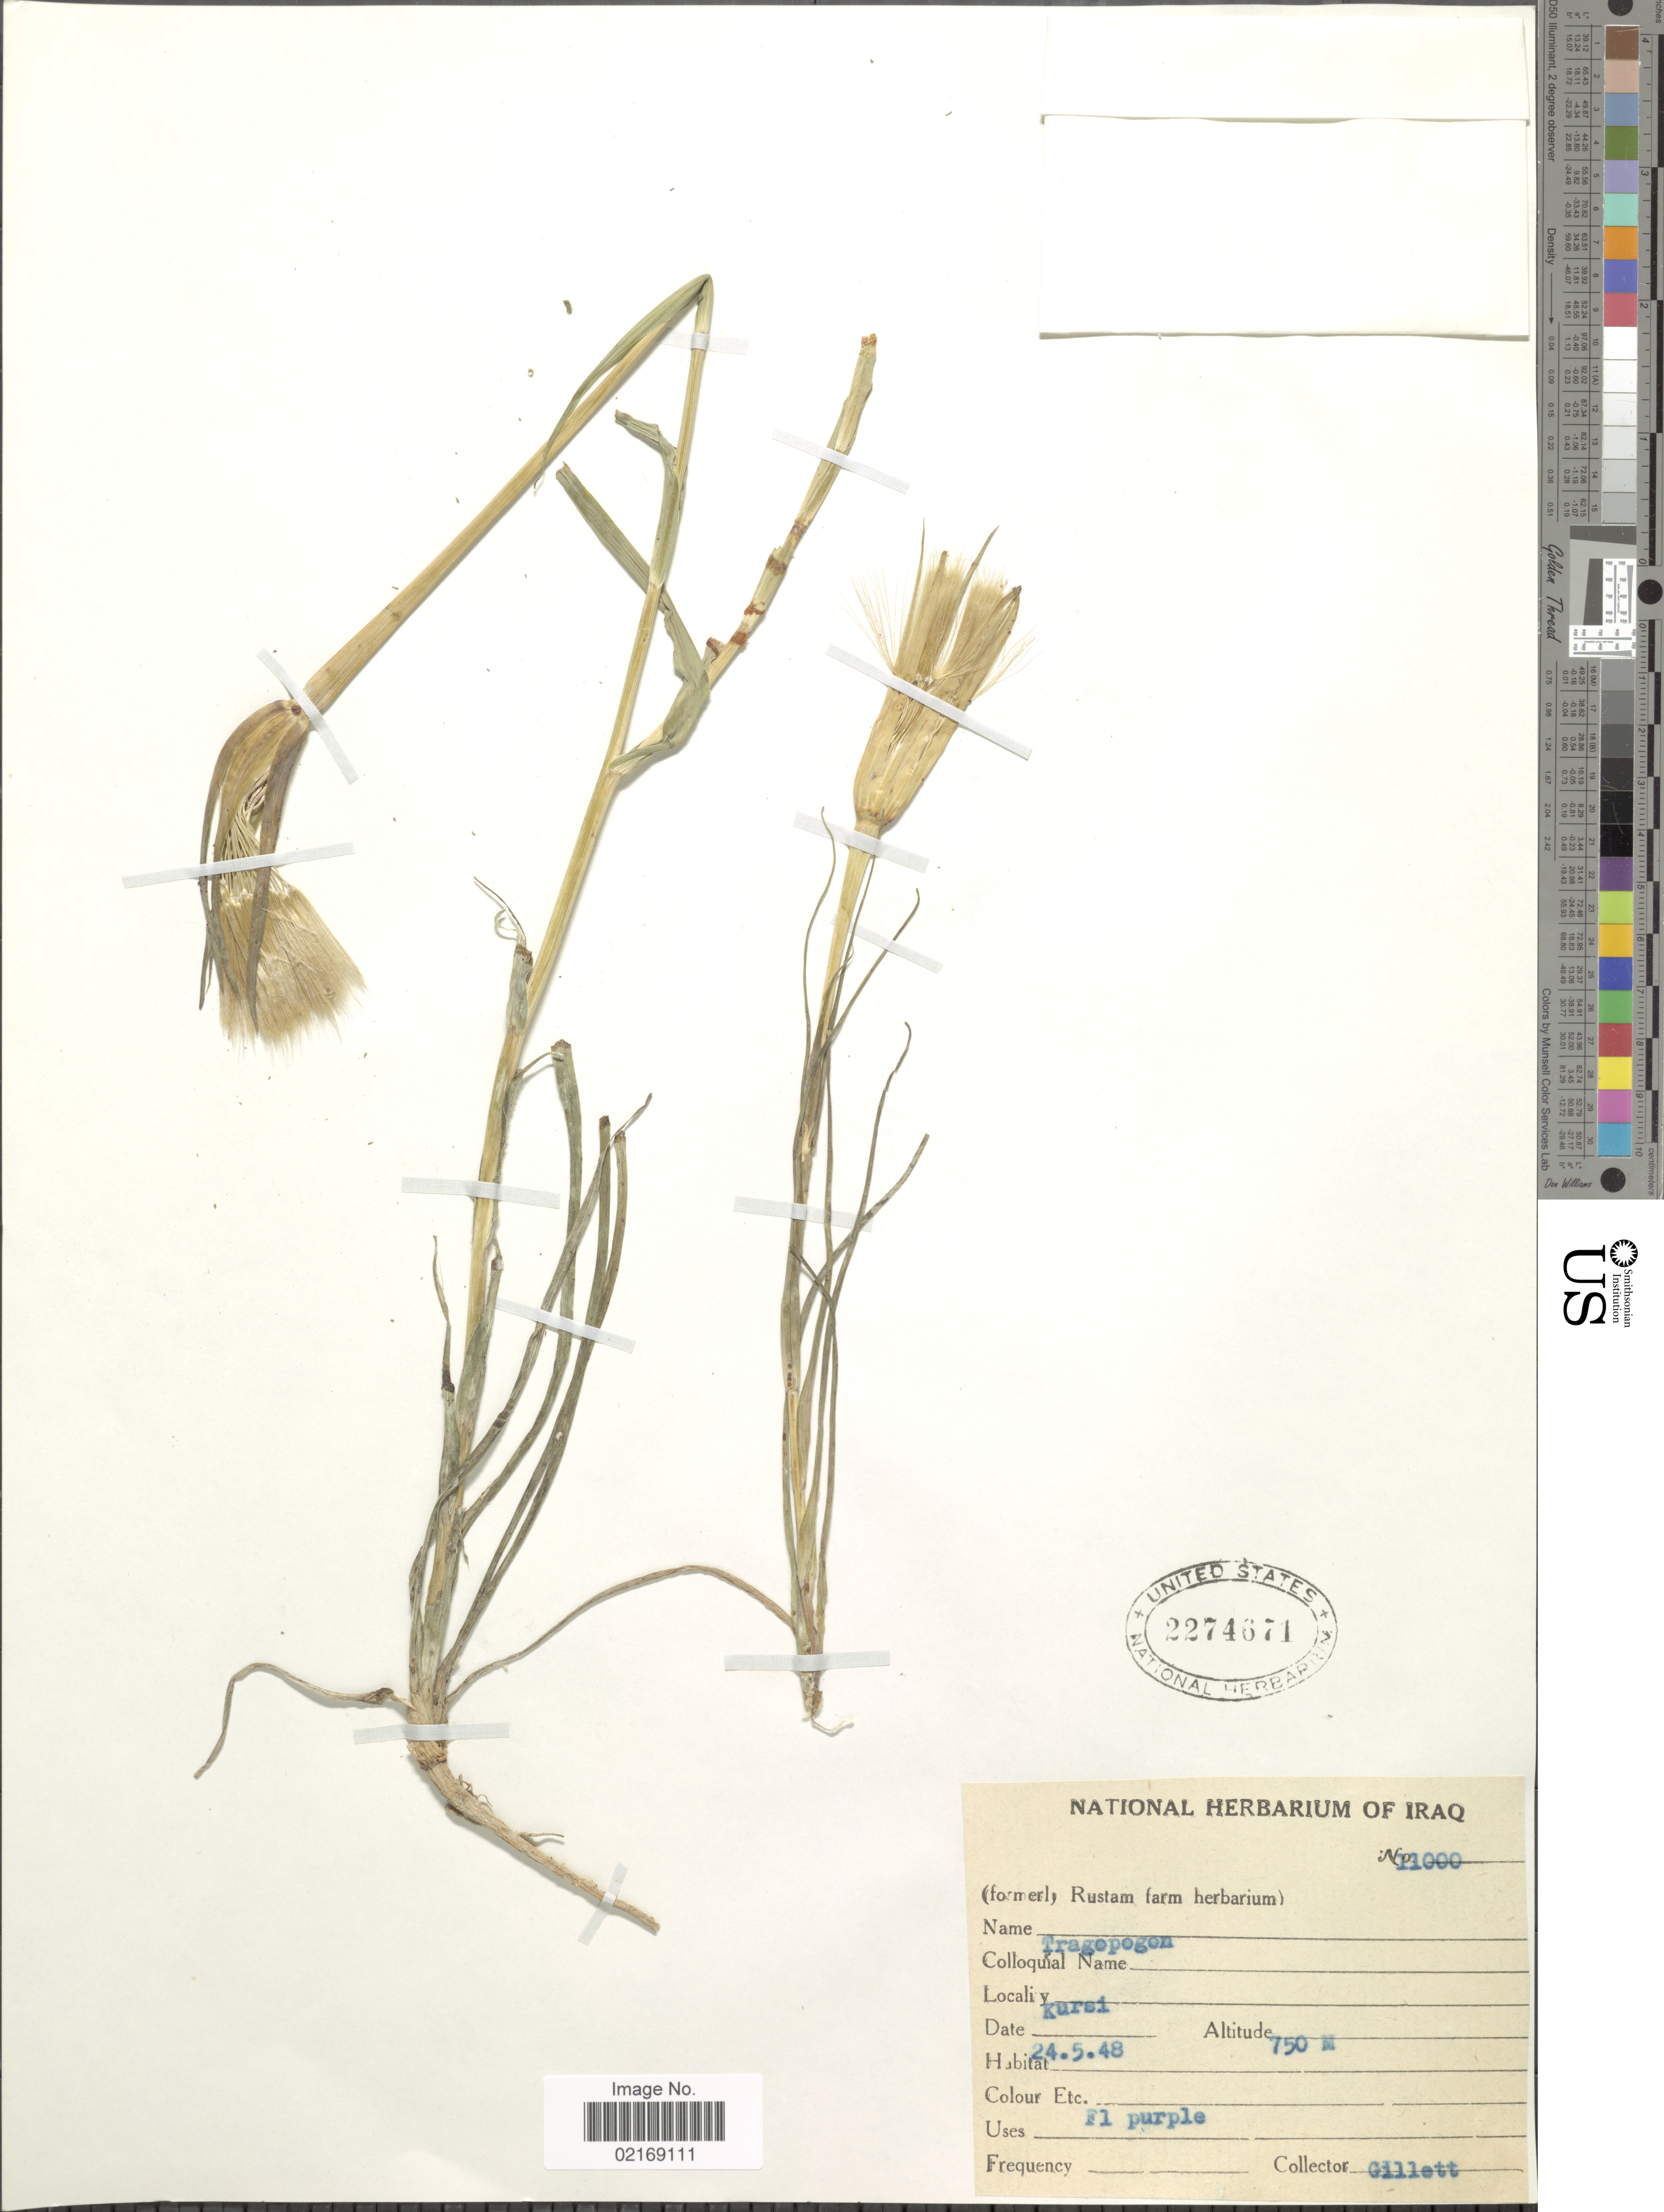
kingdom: Plantae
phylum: Tracheophyta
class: Magnoliopsida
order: Asterales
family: Asteraceae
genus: Tragopogon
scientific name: Tragopogon sp.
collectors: Gillett, --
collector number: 11000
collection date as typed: Transcribed d/m/y: 24/5/48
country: Israel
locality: Kursi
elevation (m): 750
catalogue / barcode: US 2274671